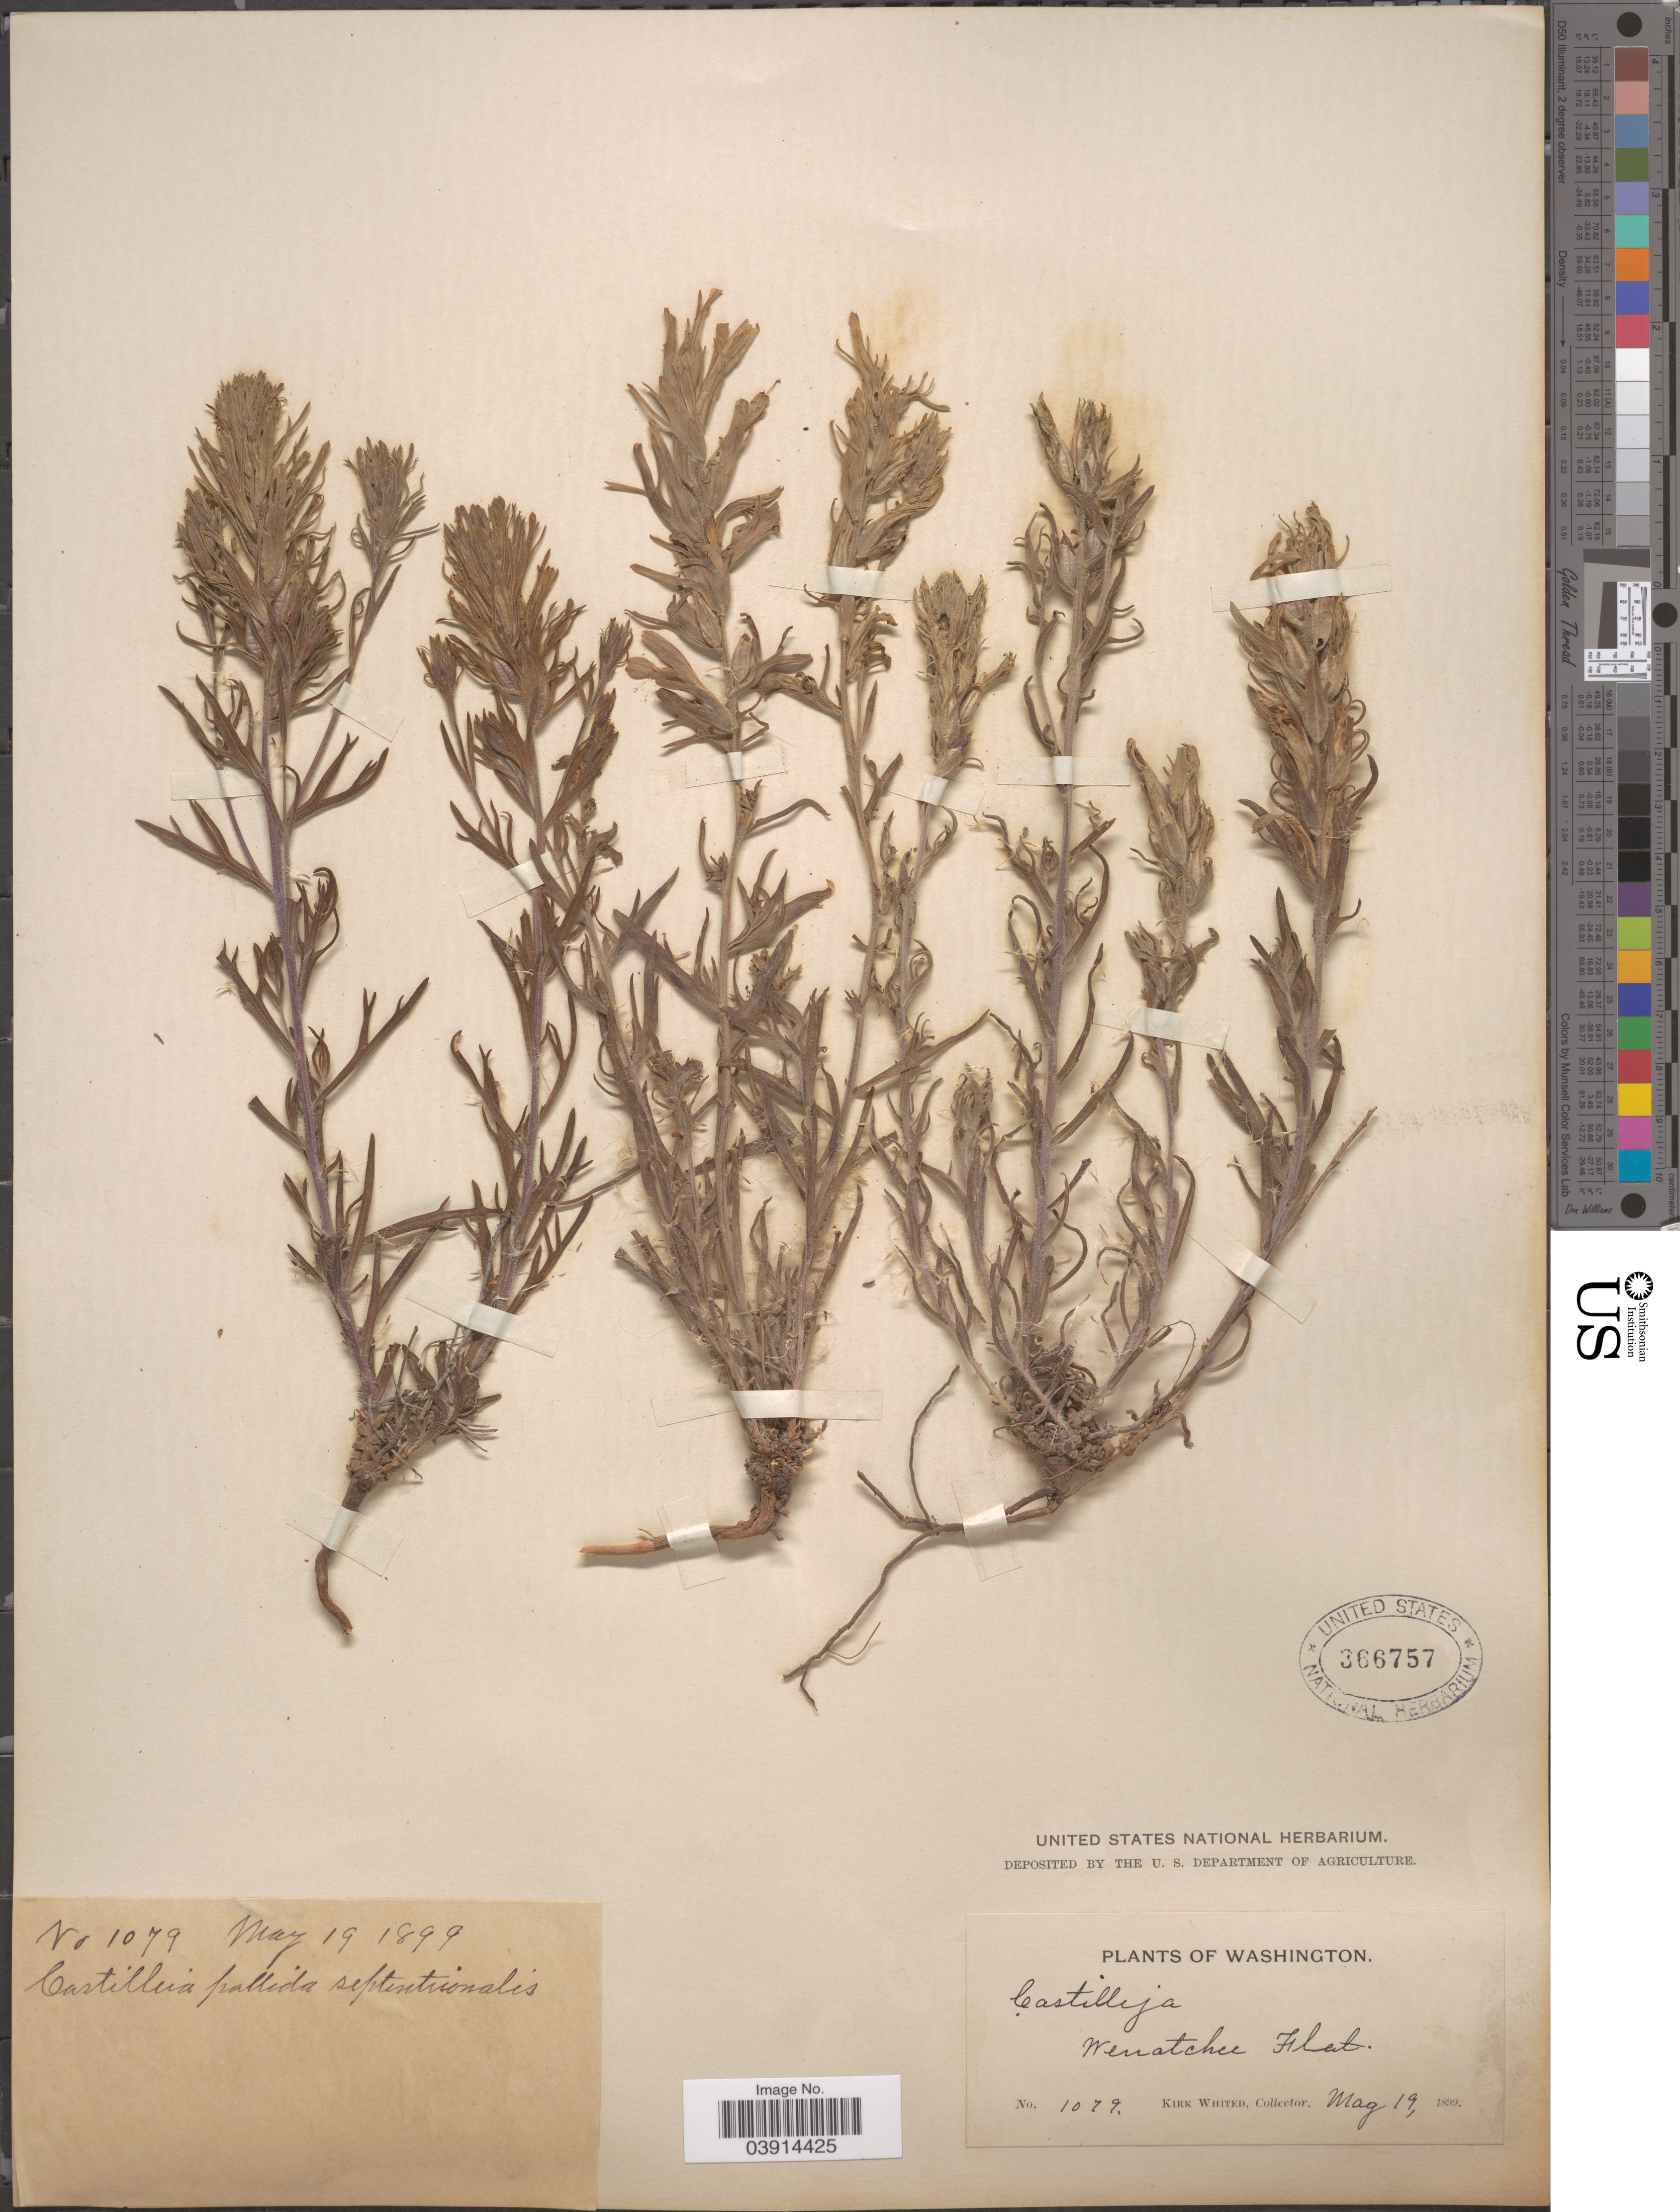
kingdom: Plantae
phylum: Tracheophyta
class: Magnoliopsida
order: Lamiales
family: Orobanchaceae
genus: Castilleja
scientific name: Castilleja thompsonii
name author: Pennell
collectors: K. Whited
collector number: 1079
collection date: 1899-05-19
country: United States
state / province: Washington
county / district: Chelan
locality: Wenatchee Flat.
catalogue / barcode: US 366757